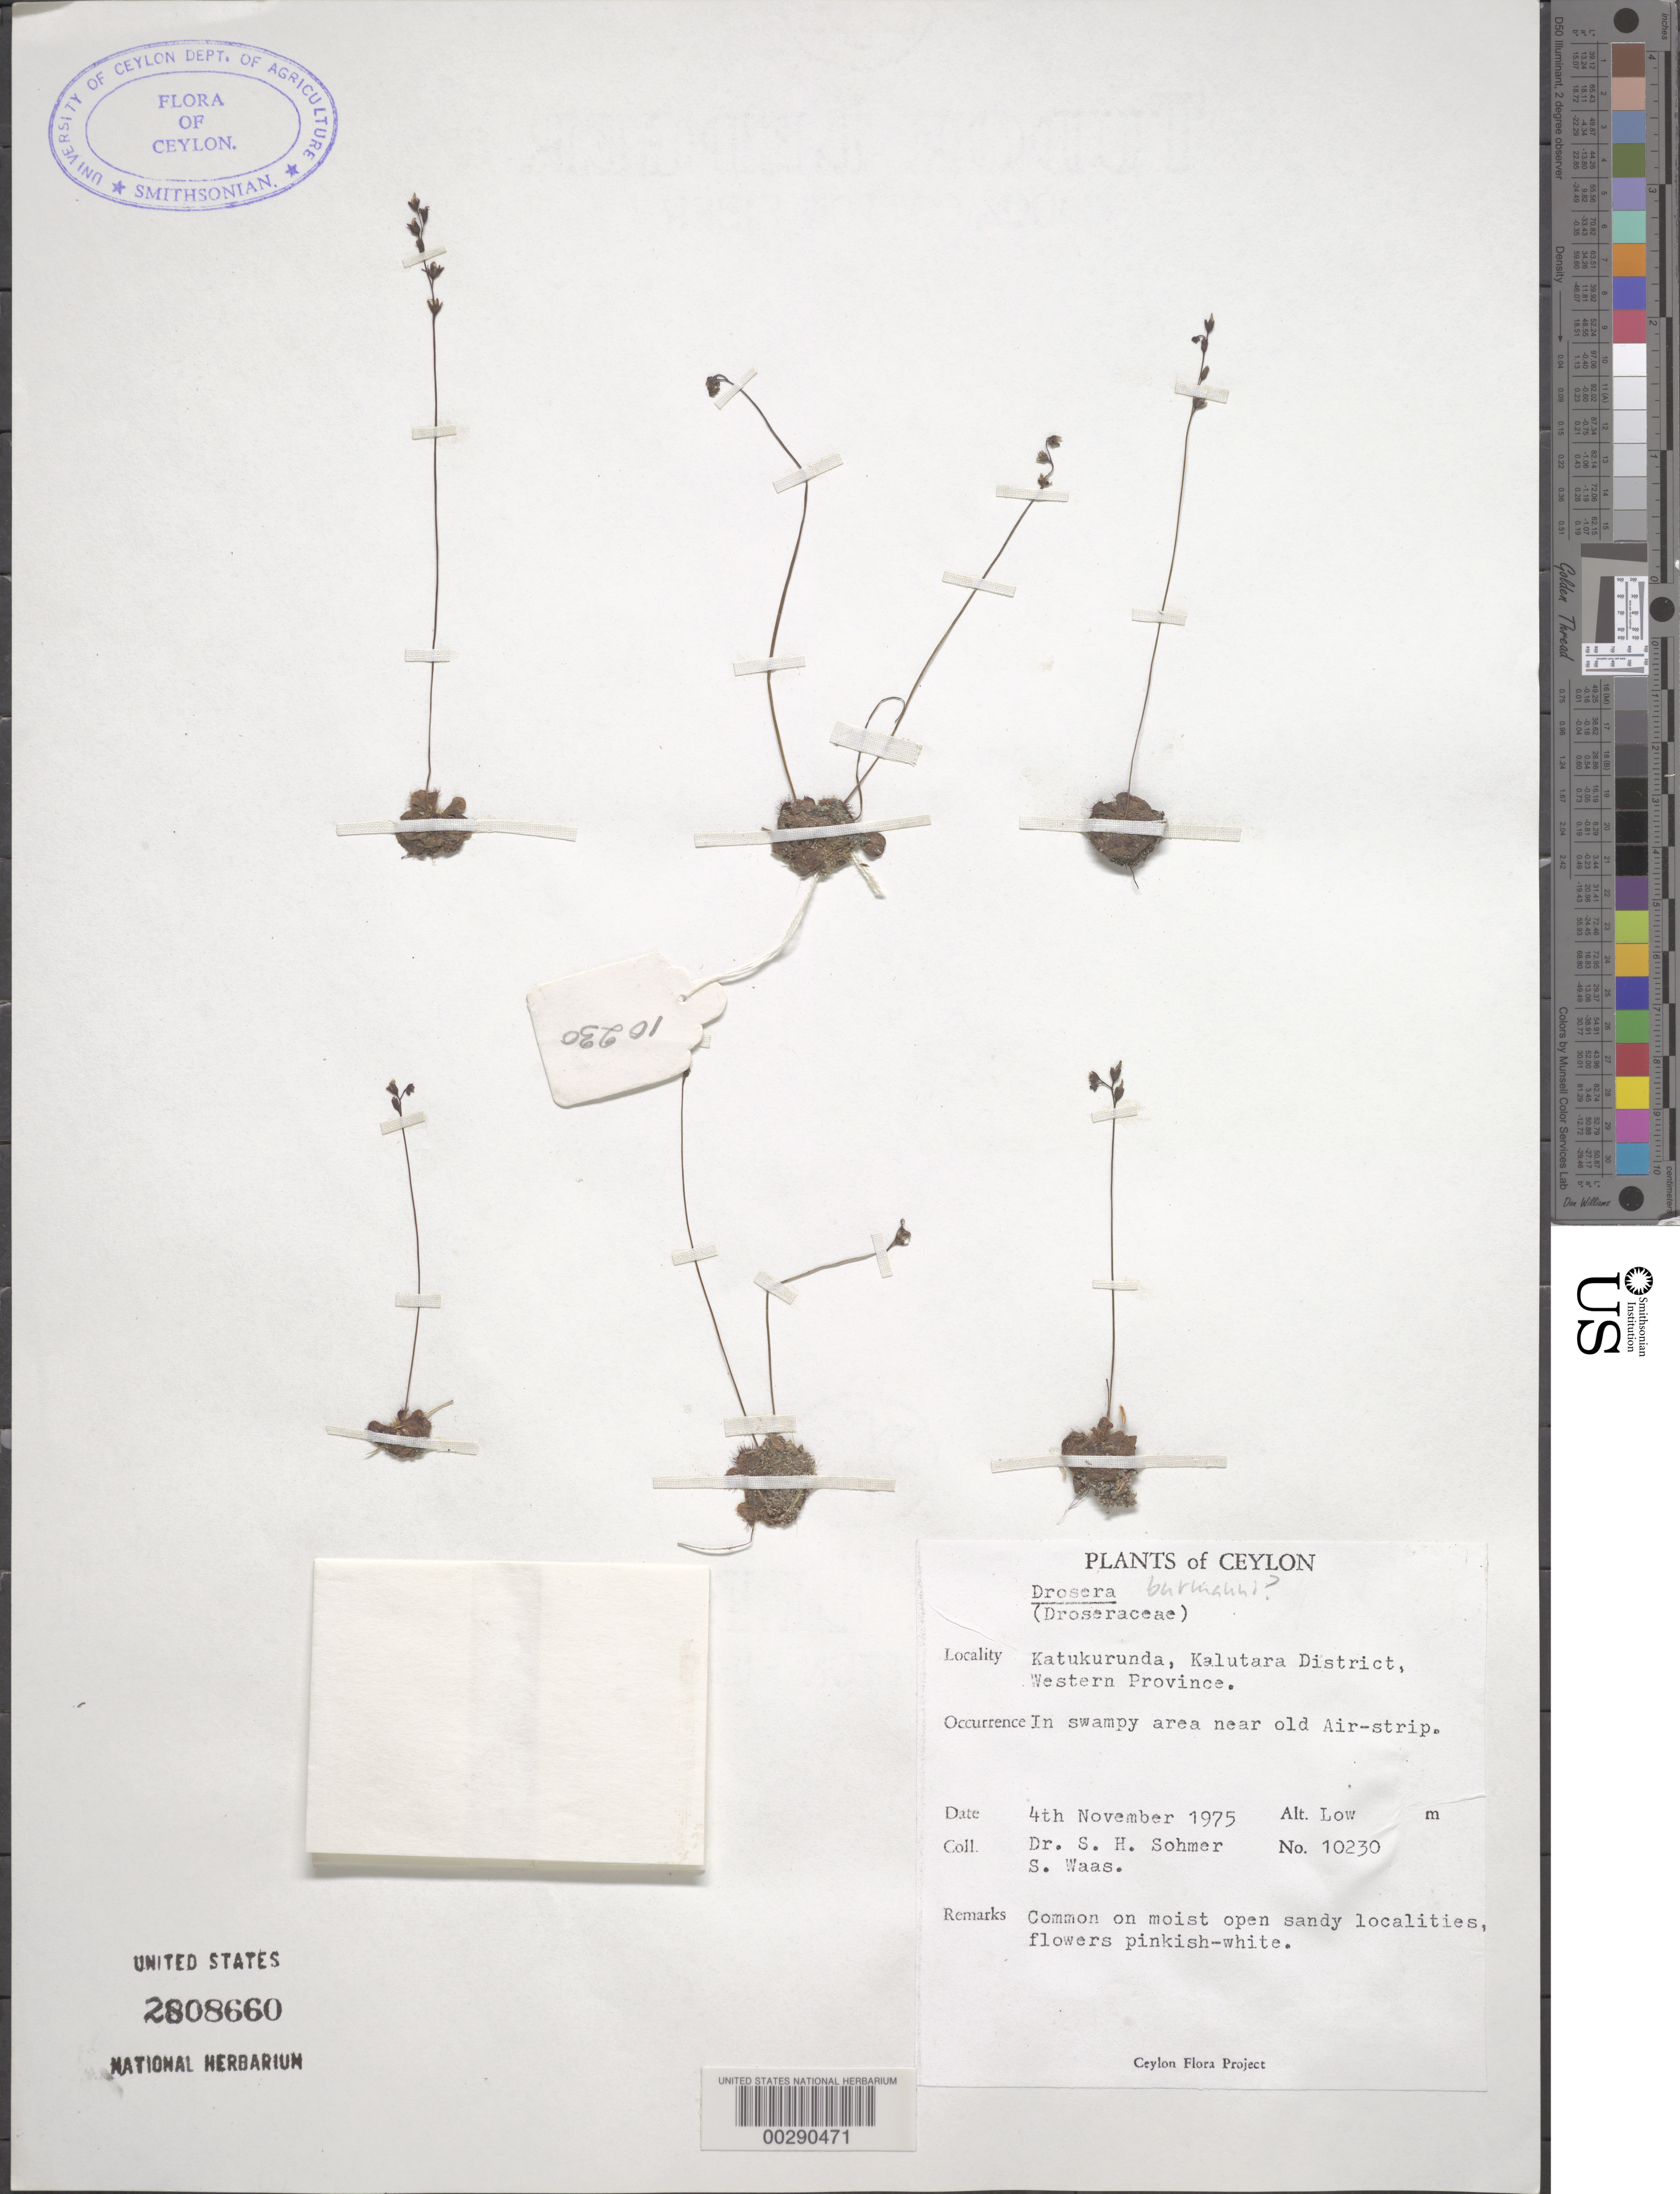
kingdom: Plantae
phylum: Tracheophyta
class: Magnoliopsida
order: Caryophyllales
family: Droseraceae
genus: Drosera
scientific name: Drosera sp.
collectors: S. H. Sohmer & S. Waas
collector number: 10230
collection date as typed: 04 Nov 1975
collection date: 1975-11-04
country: Sri Lanka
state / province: Western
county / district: Kalutara Dist.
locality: Katukurunda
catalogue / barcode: US 2808660